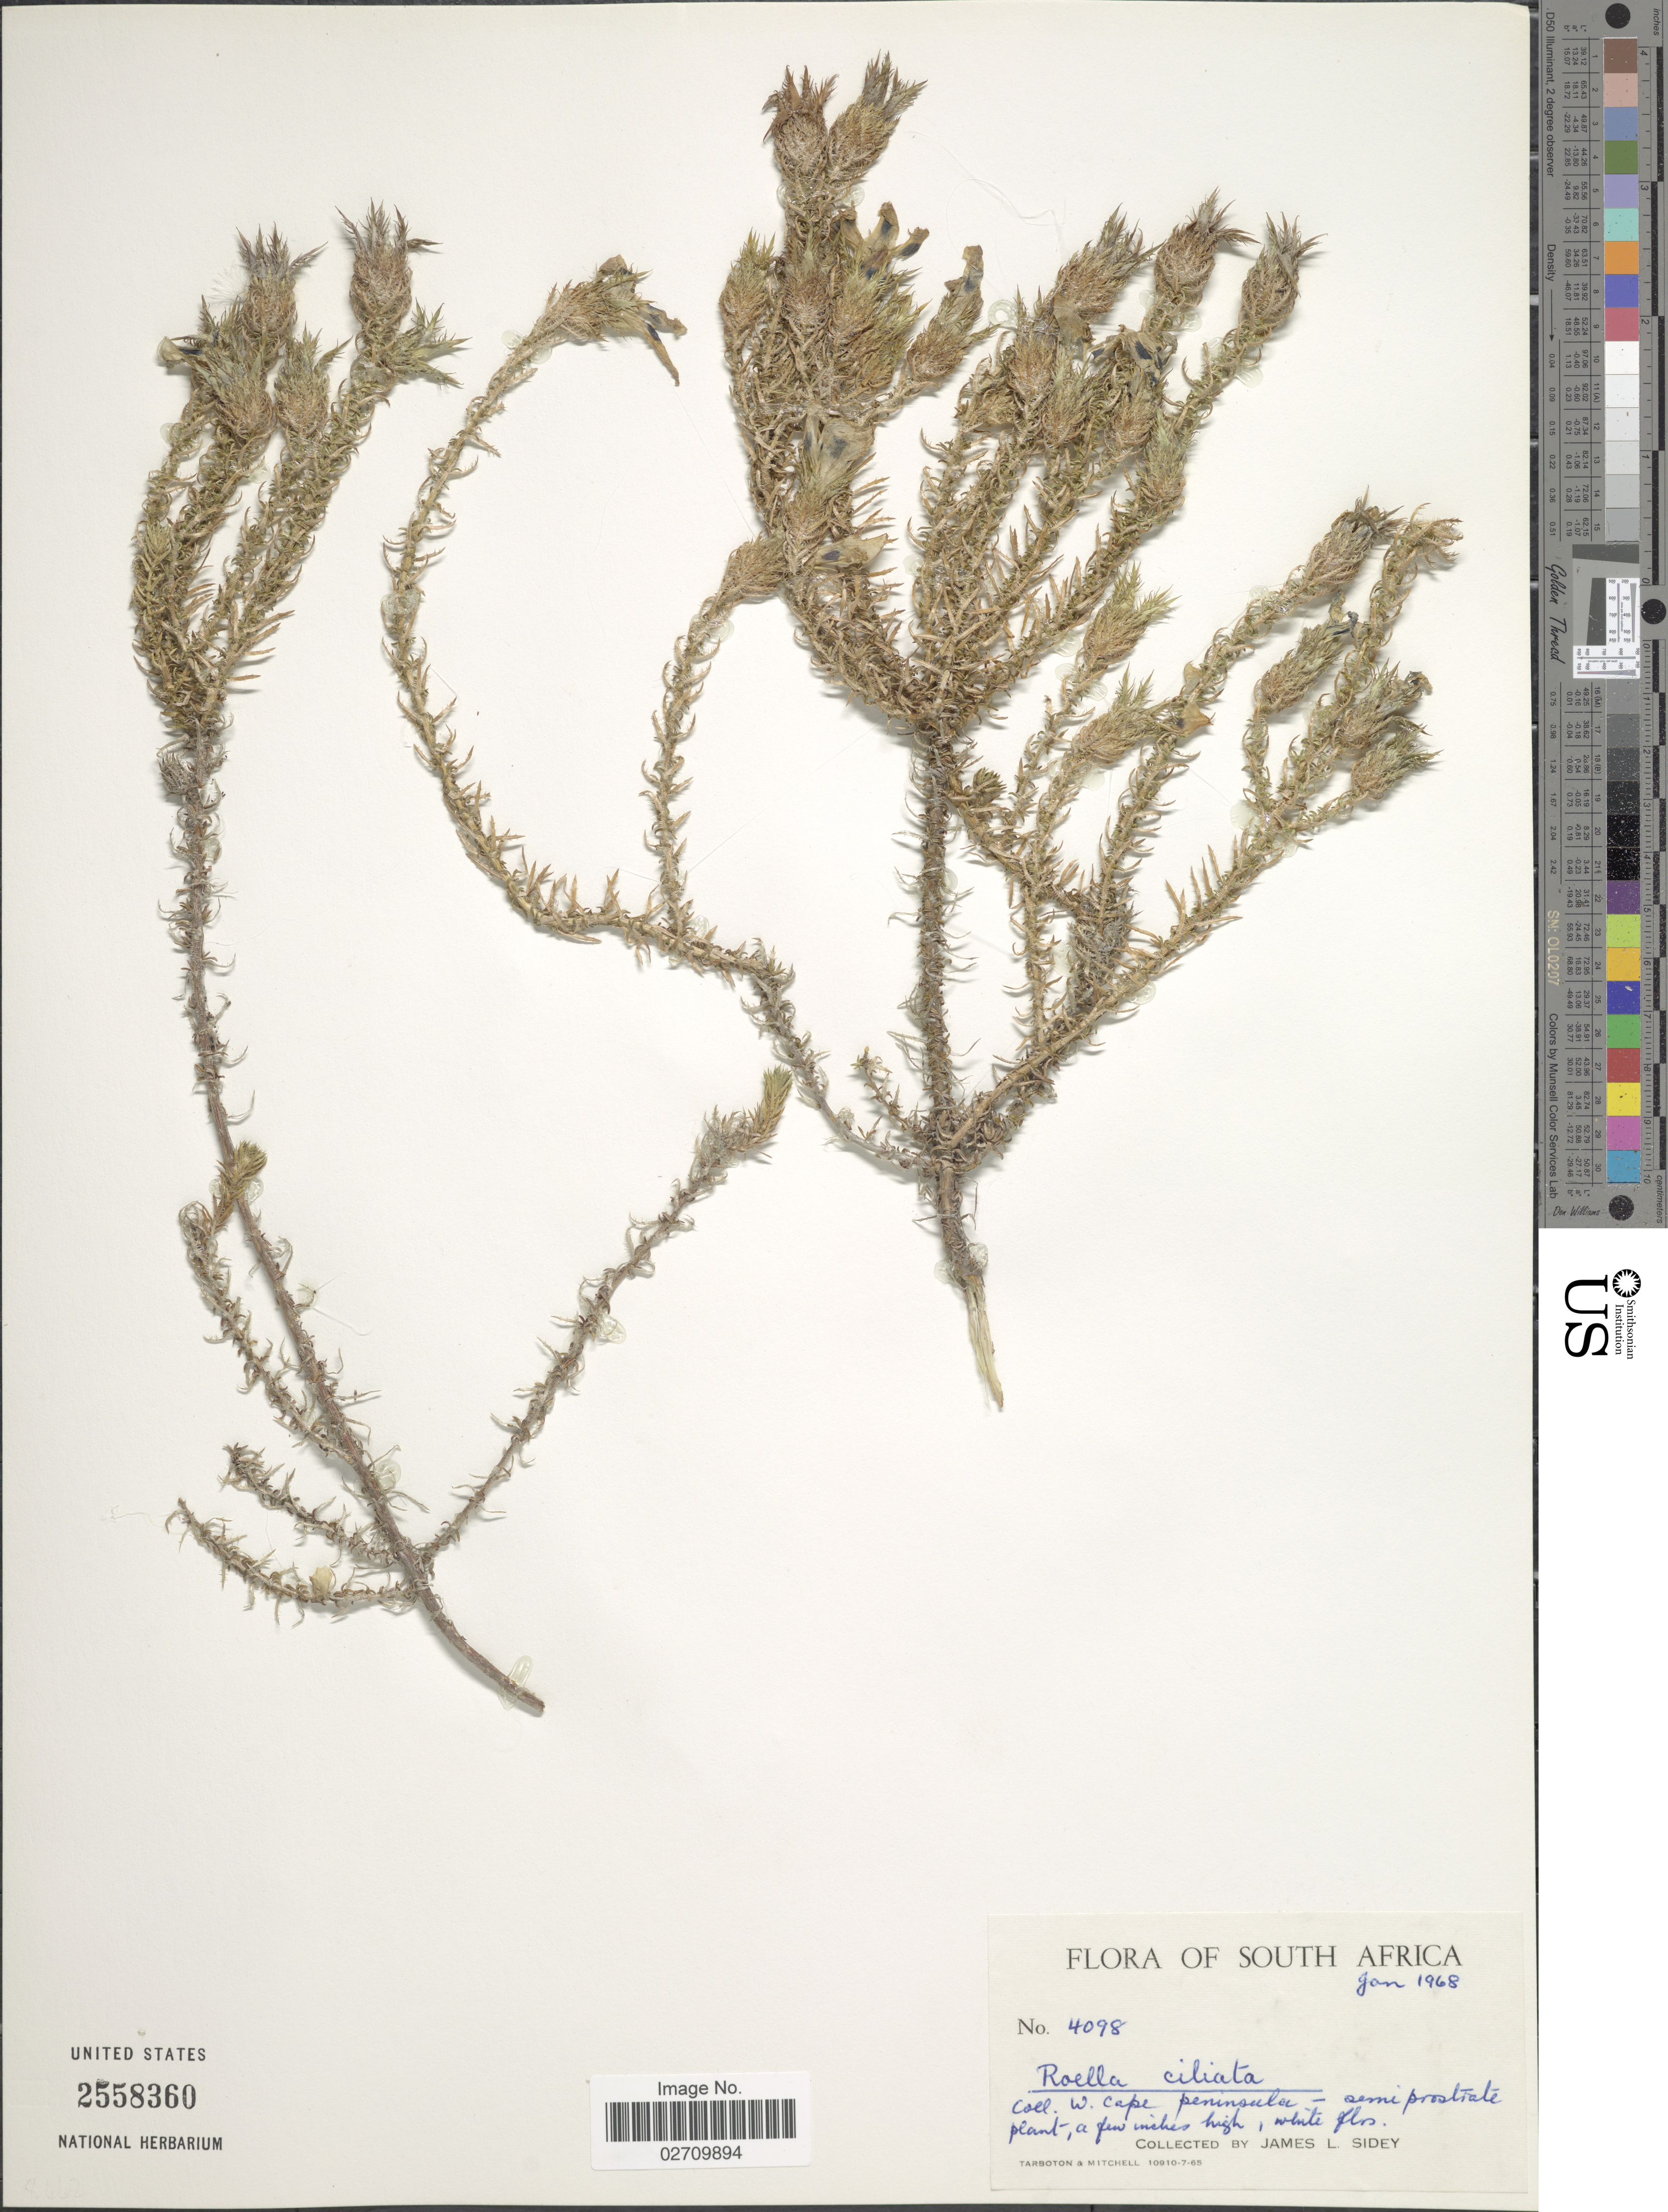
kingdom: Plantae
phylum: Tracheophyta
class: Magnoliopsida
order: Asterales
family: Campanulaceae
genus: Roella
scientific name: Roella ciliata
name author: L.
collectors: J. L. Sidey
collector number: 4098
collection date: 1968-01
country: South Africa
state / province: Western Cape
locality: W. Cape Peninsula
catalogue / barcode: US 2558360